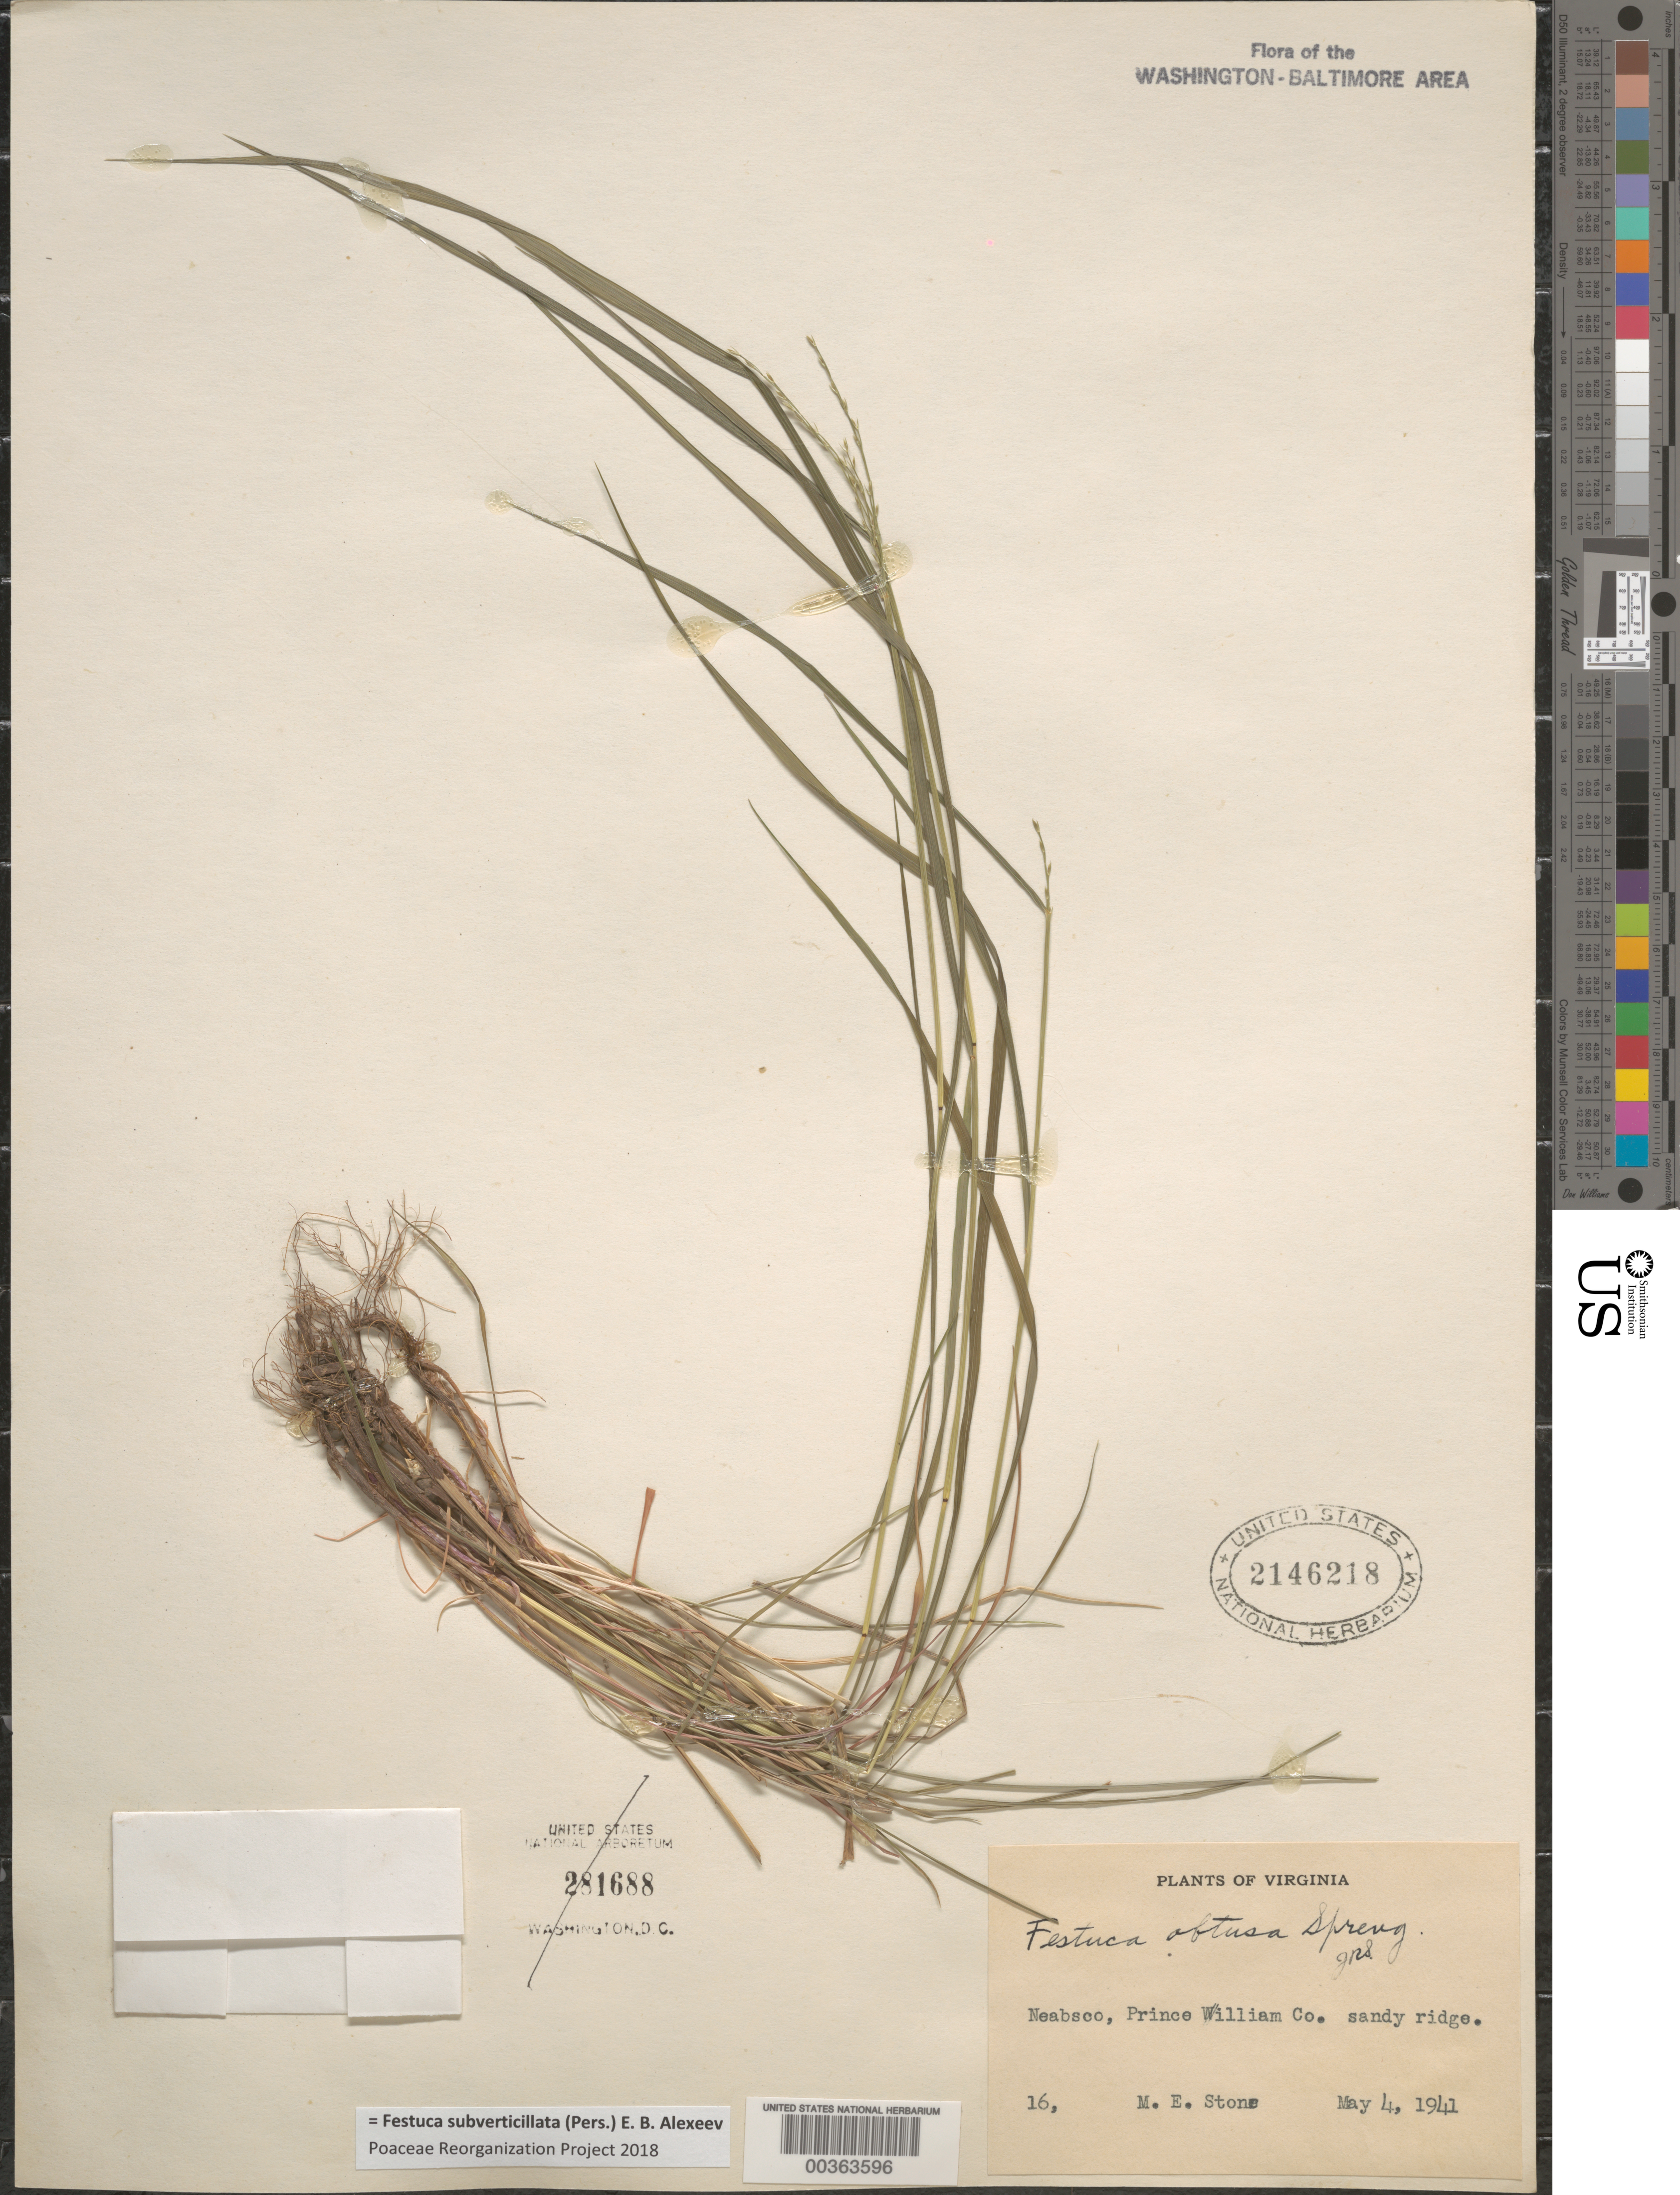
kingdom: Plantae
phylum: Tracheophyta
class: Liliopsida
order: Poales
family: Poaceae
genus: Festuca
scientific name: Festuca subverticillata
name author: (Pers.) E.B. Alexeev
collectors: M. E. Stone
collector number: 16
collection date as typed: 04 May 1941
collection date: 1941-05-04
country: United States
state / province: Virginia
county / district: Prince William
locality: Neabsco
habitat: Sandy ridge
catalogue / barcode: US 2146218